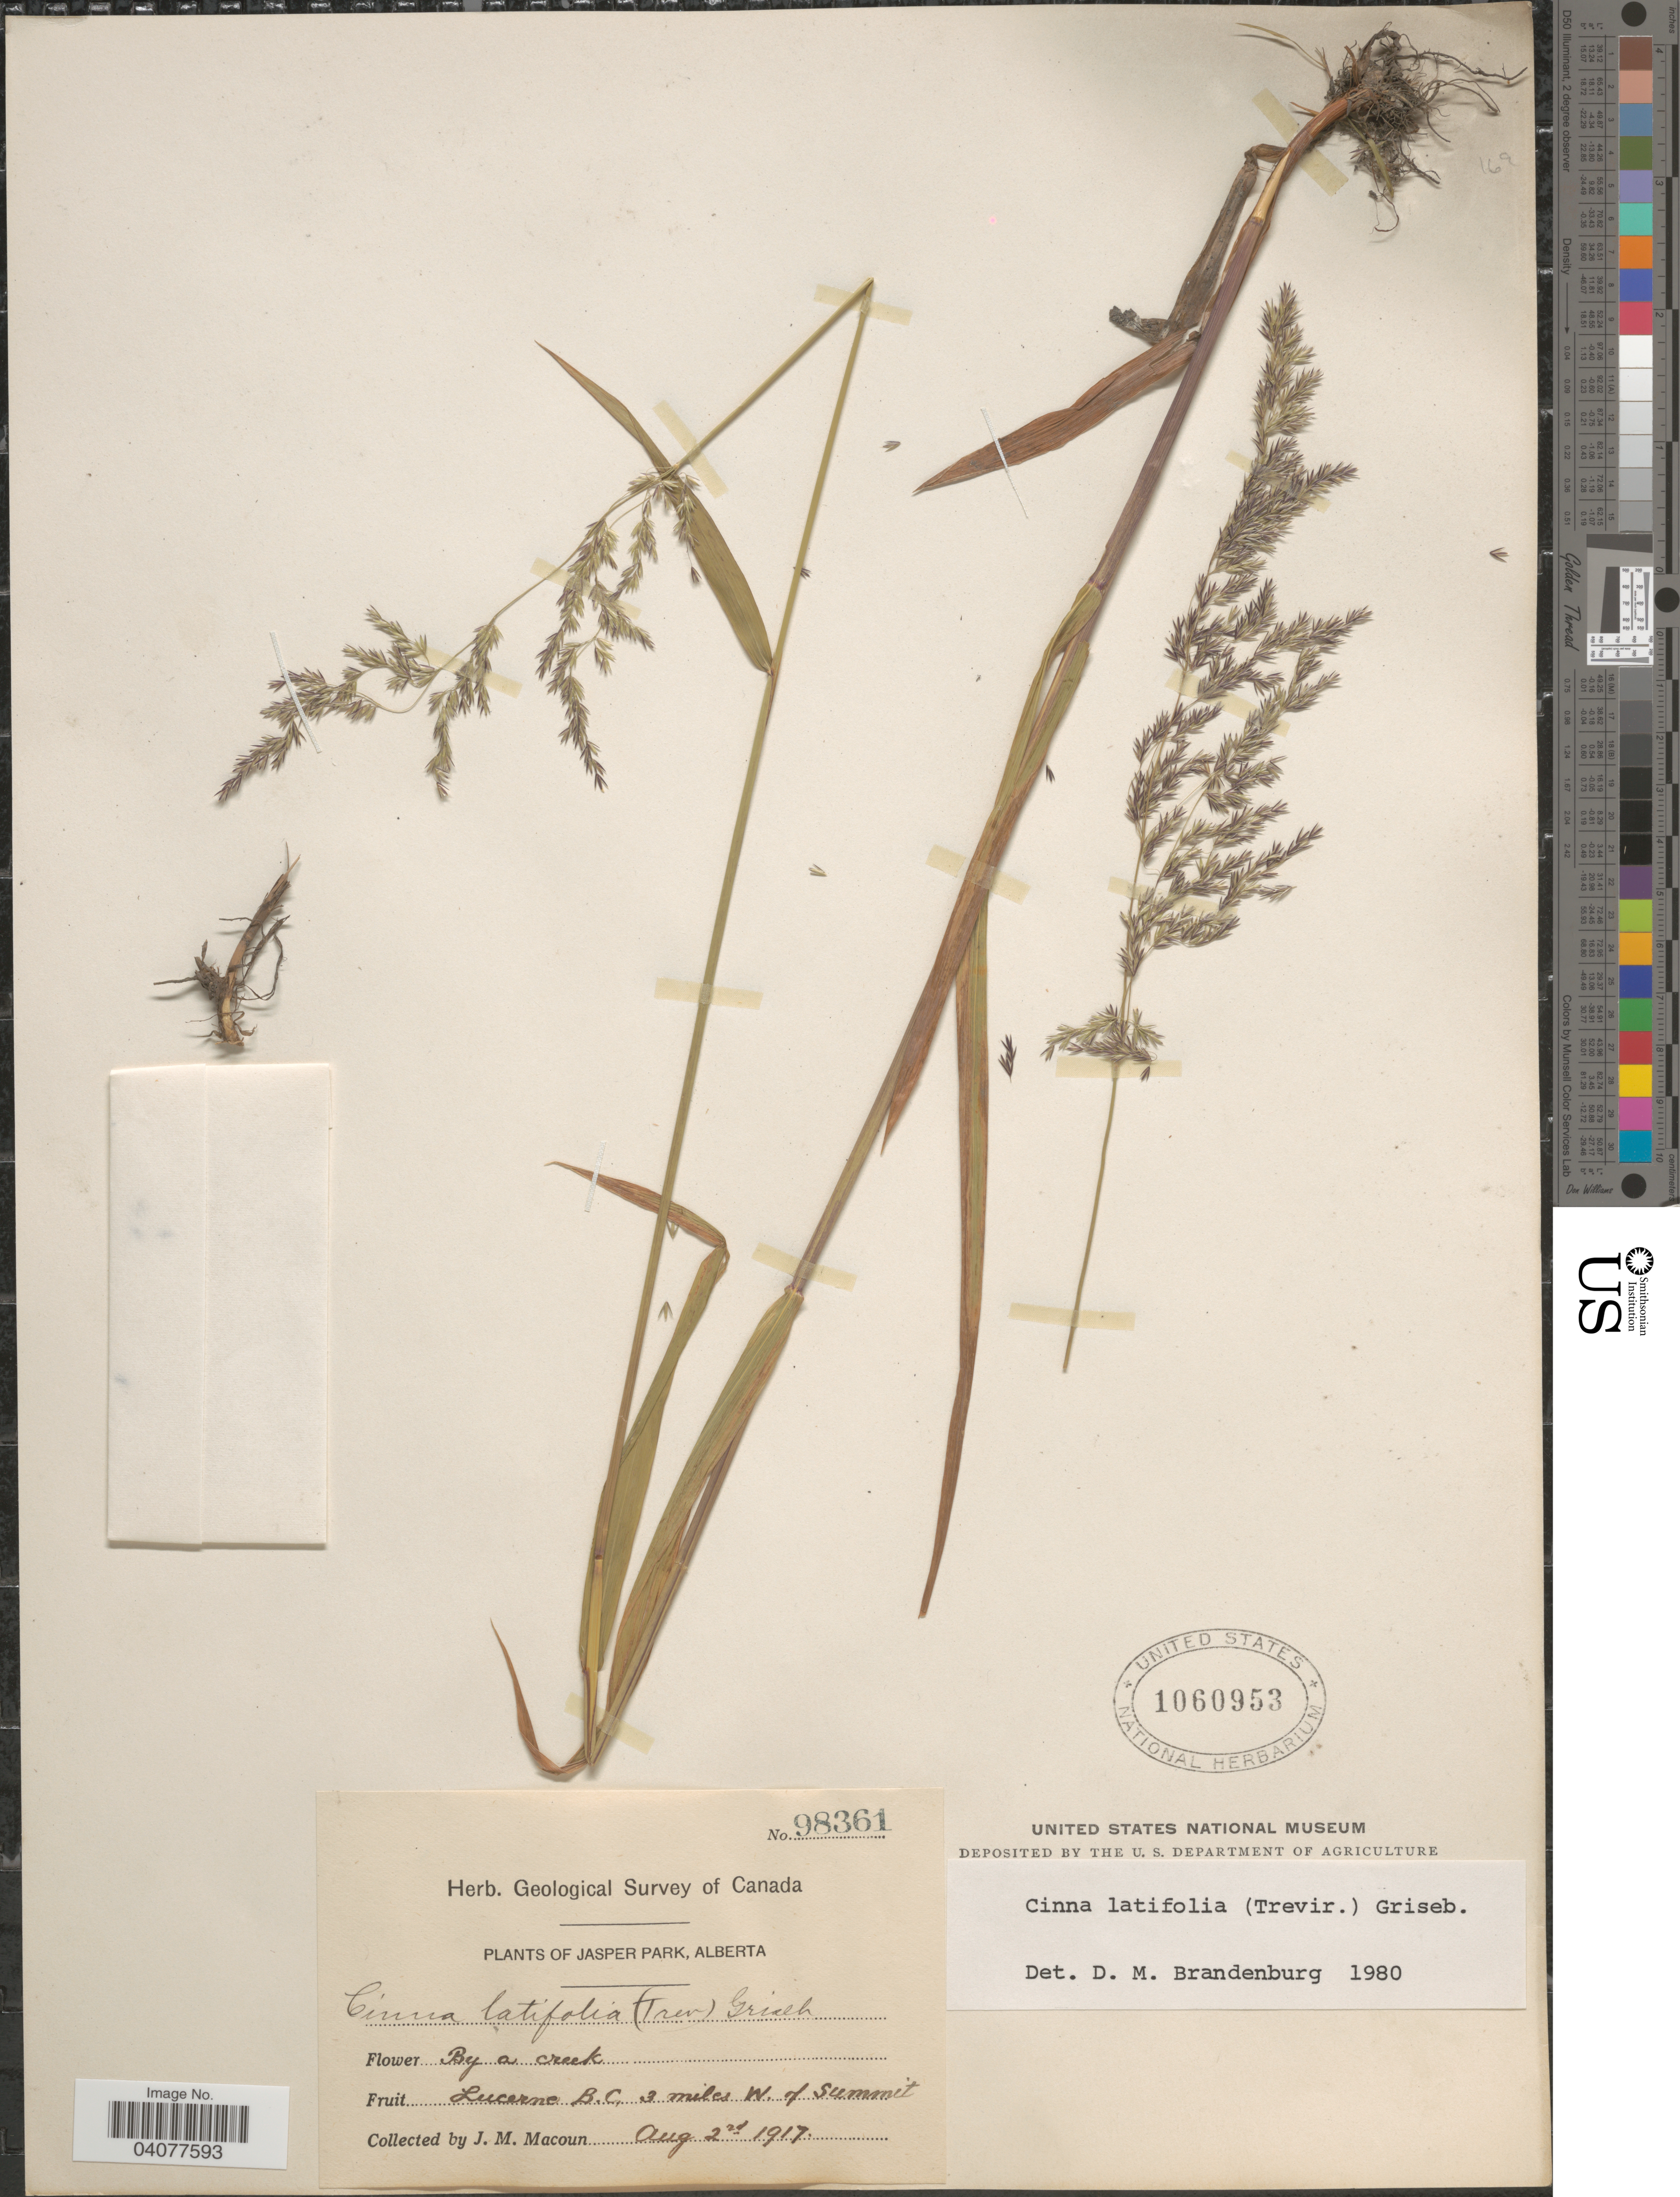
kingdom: Plantae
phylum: Tracheophyta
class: Liliopsida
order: Poales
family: Poaceae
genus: Cinna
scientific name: Cinna latifolia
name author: (Trevir. ex Goeppert) Griseb.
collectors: J. M. Macoun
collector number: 98361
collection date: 1917-08-02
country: Canada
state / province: Alberta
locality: Herb. Geological Survey of Canada. Jasper Park, Alberta. By a creek. Lucerne B. C., 3 miles W. of Summit.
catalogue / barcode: US 1060953